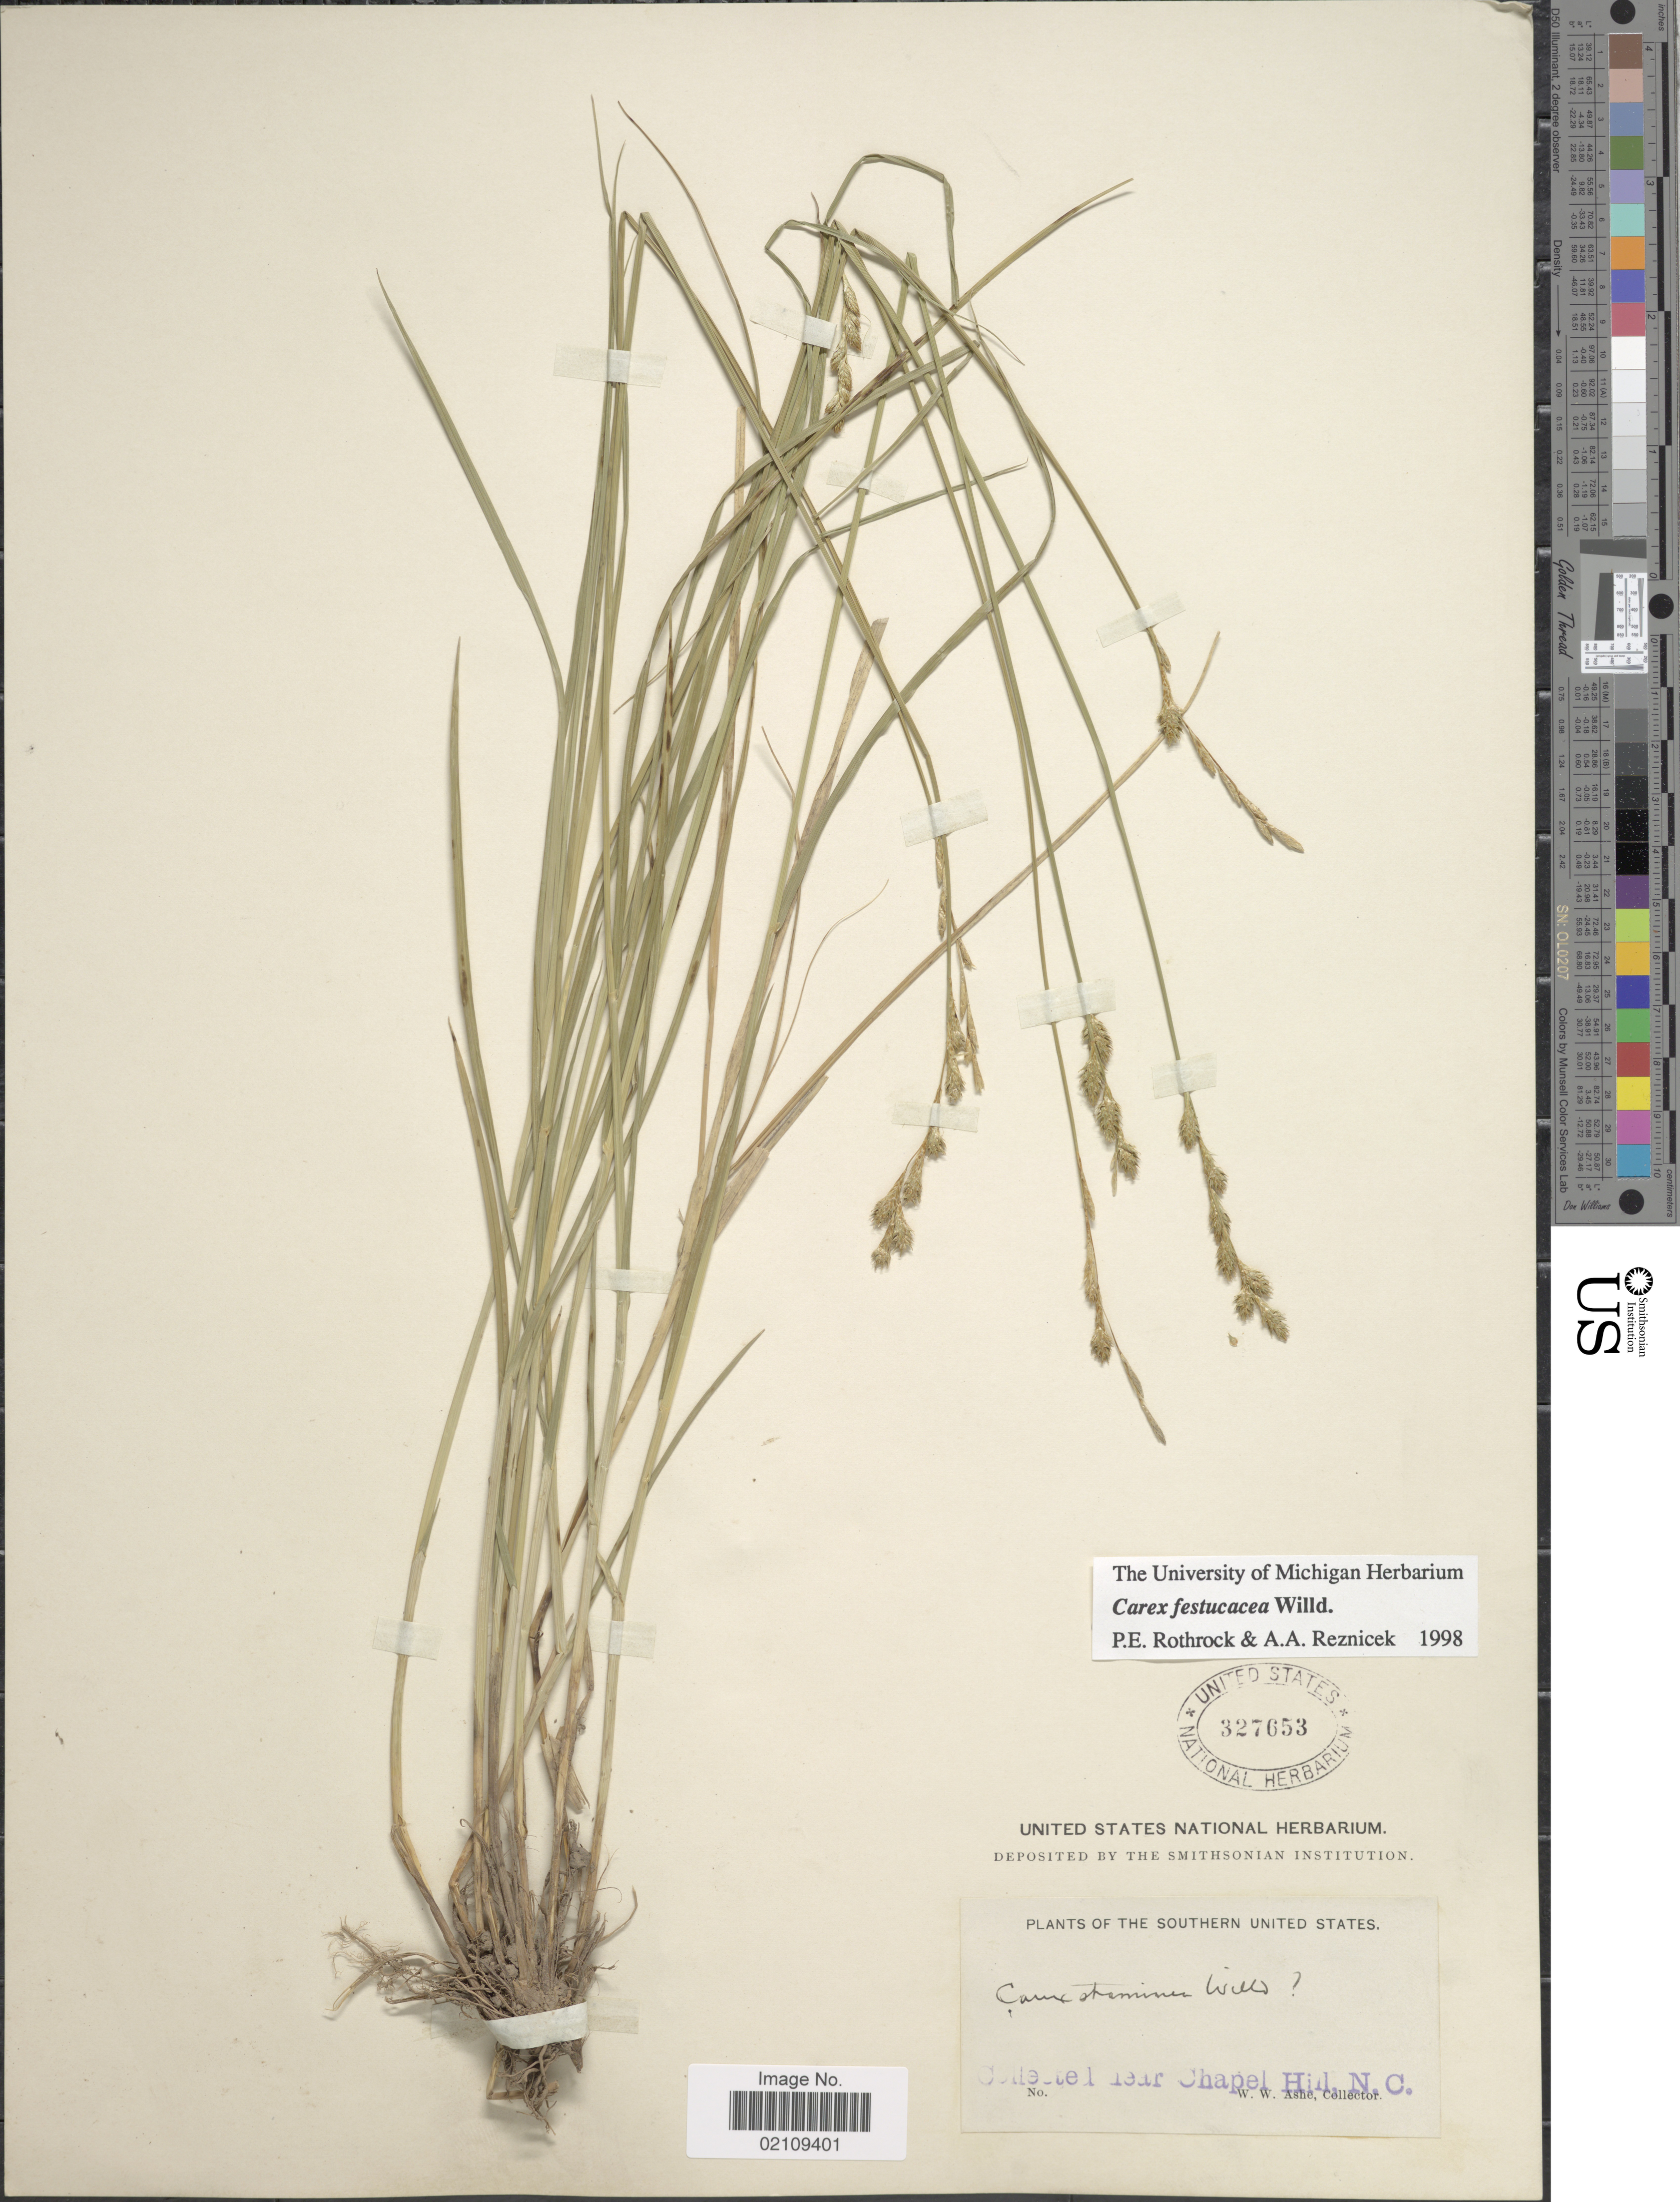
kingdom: Plantae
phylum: Tracheophyta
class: Liliopsida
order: Poales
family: Cyperaceae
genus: Carex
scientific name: Carex festucacea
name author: Willd.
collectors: W. W. Ashe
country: United States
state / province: North Carolina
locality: The Soiuthern United States, Near Chapel Hill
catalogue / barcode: US 327653